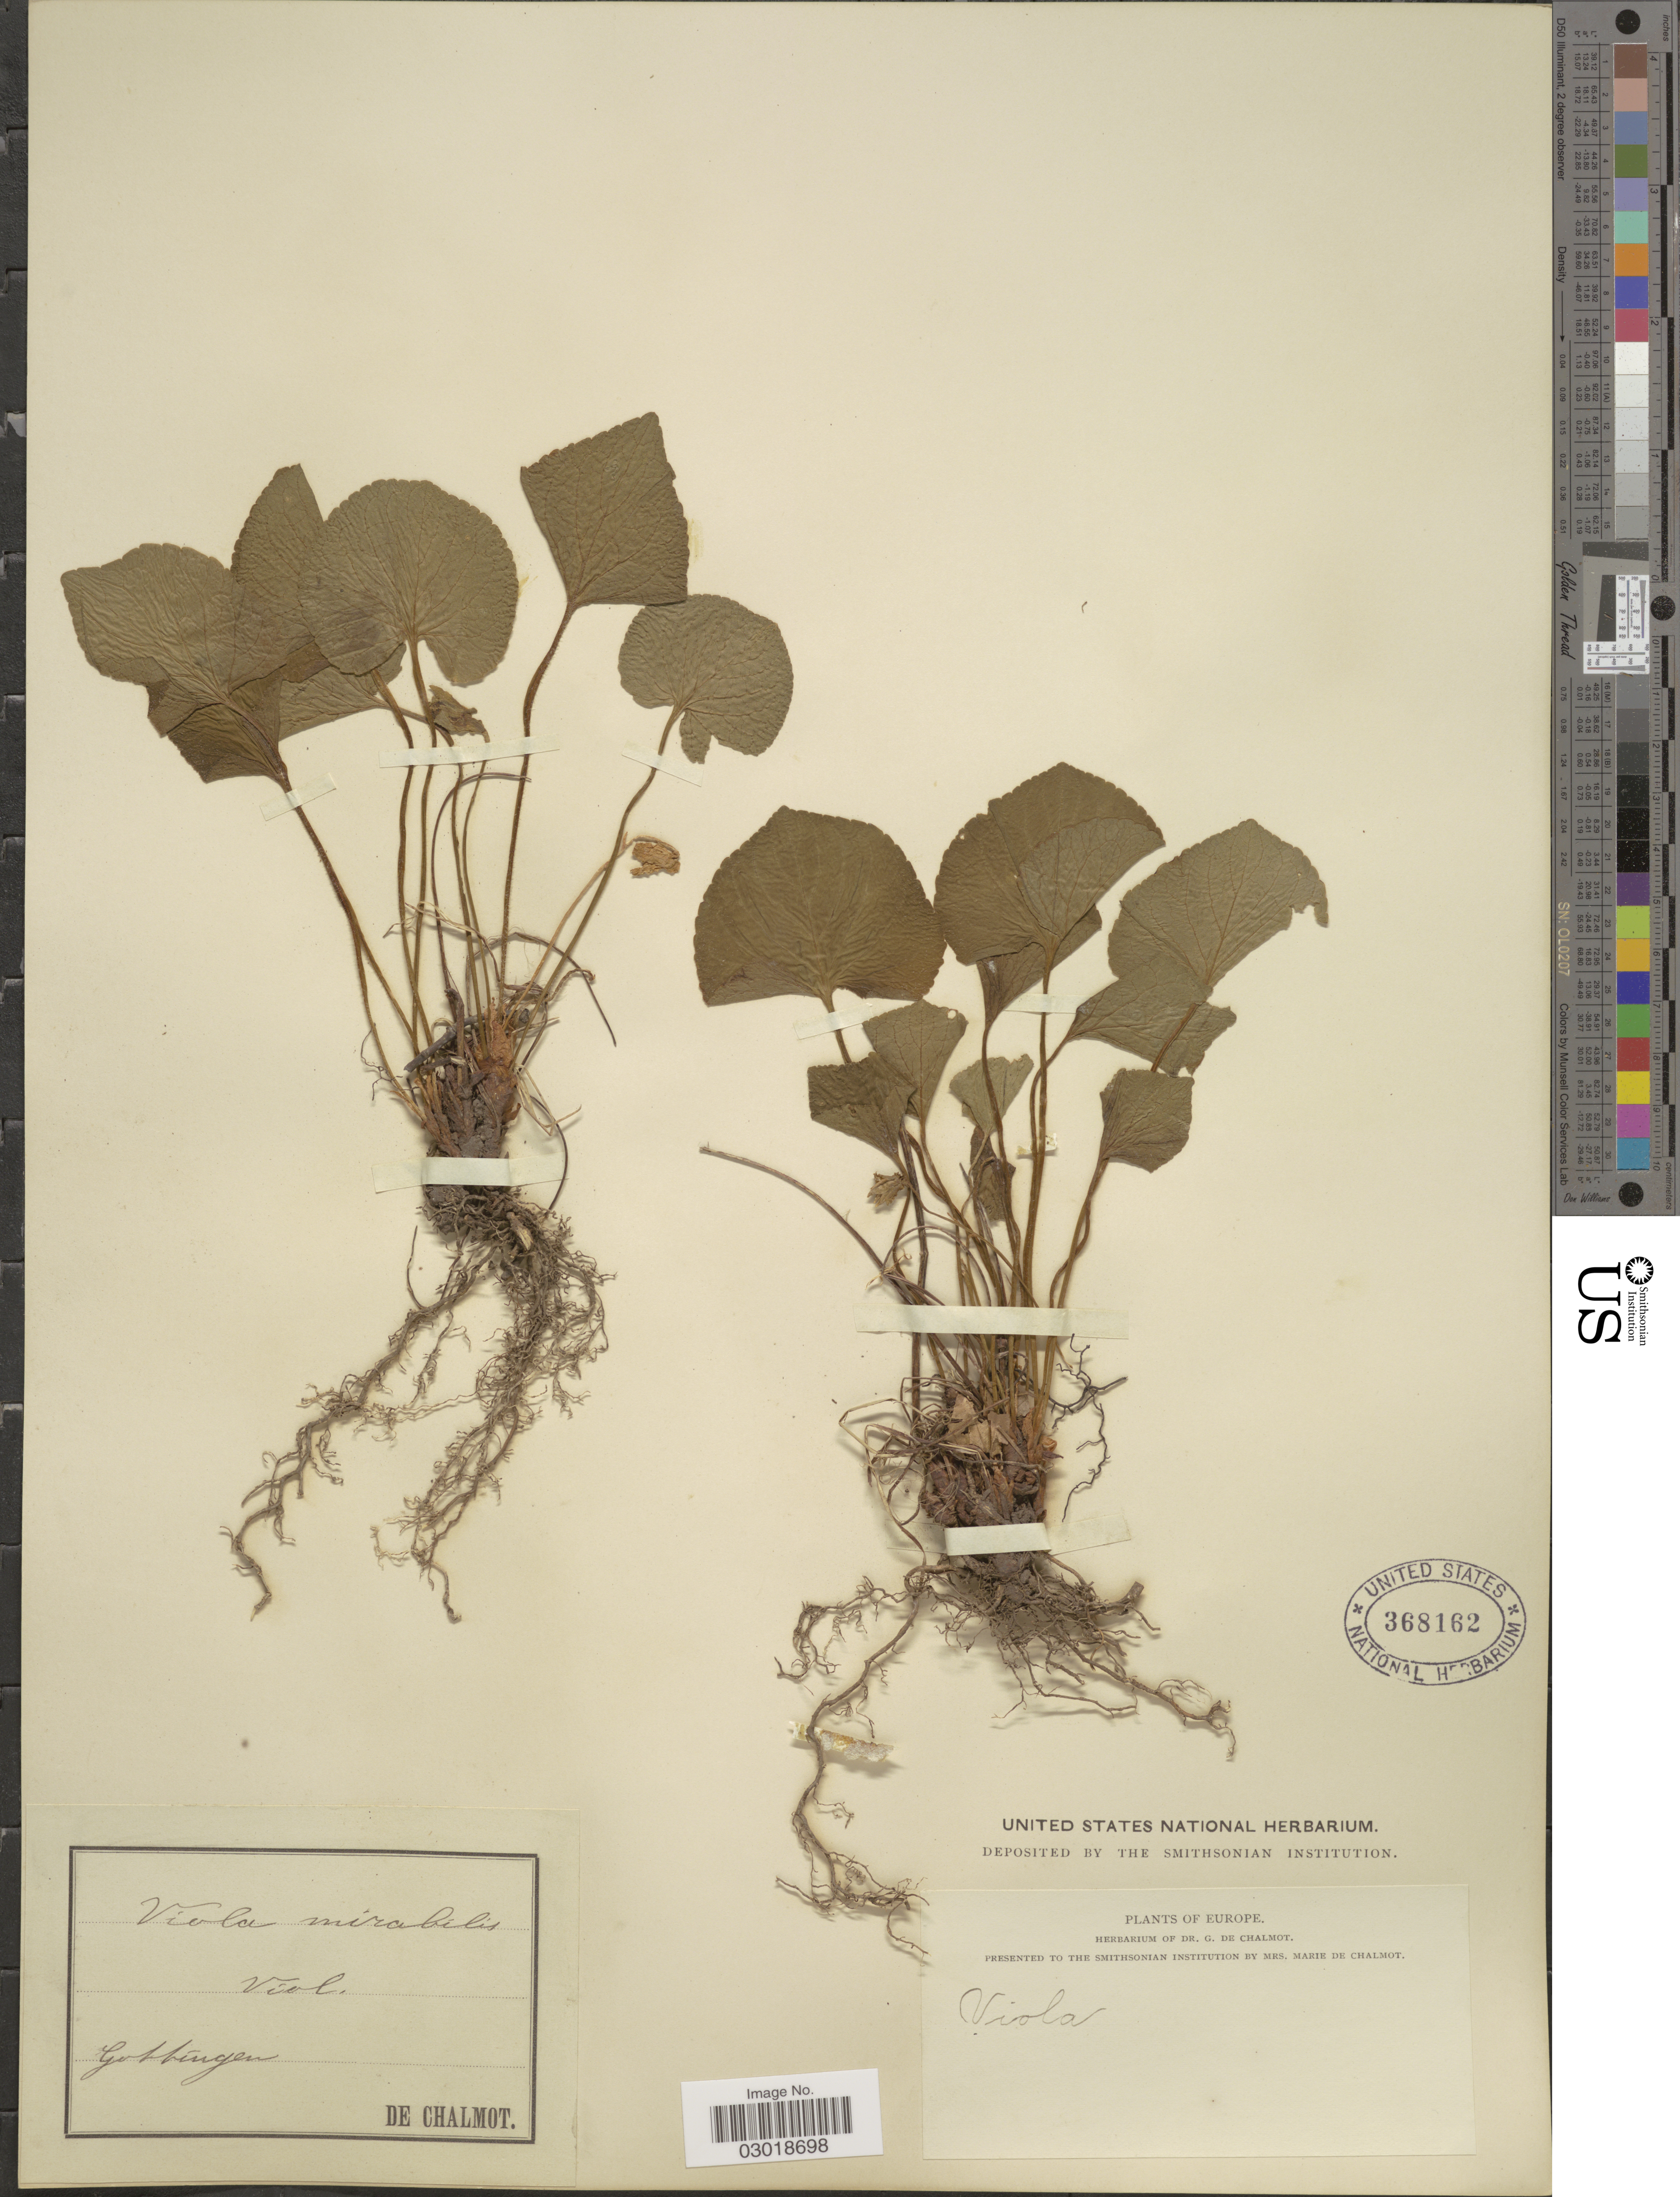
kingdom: Plantae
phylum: Tracheophyta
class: Magnoliopsida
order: Malpighiales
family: Violaceae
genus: Viola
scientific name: Viola mirabilis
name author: L.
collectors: G. de Chalmot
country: Germany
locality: Gottingen, Europe.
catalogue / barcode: US 368162